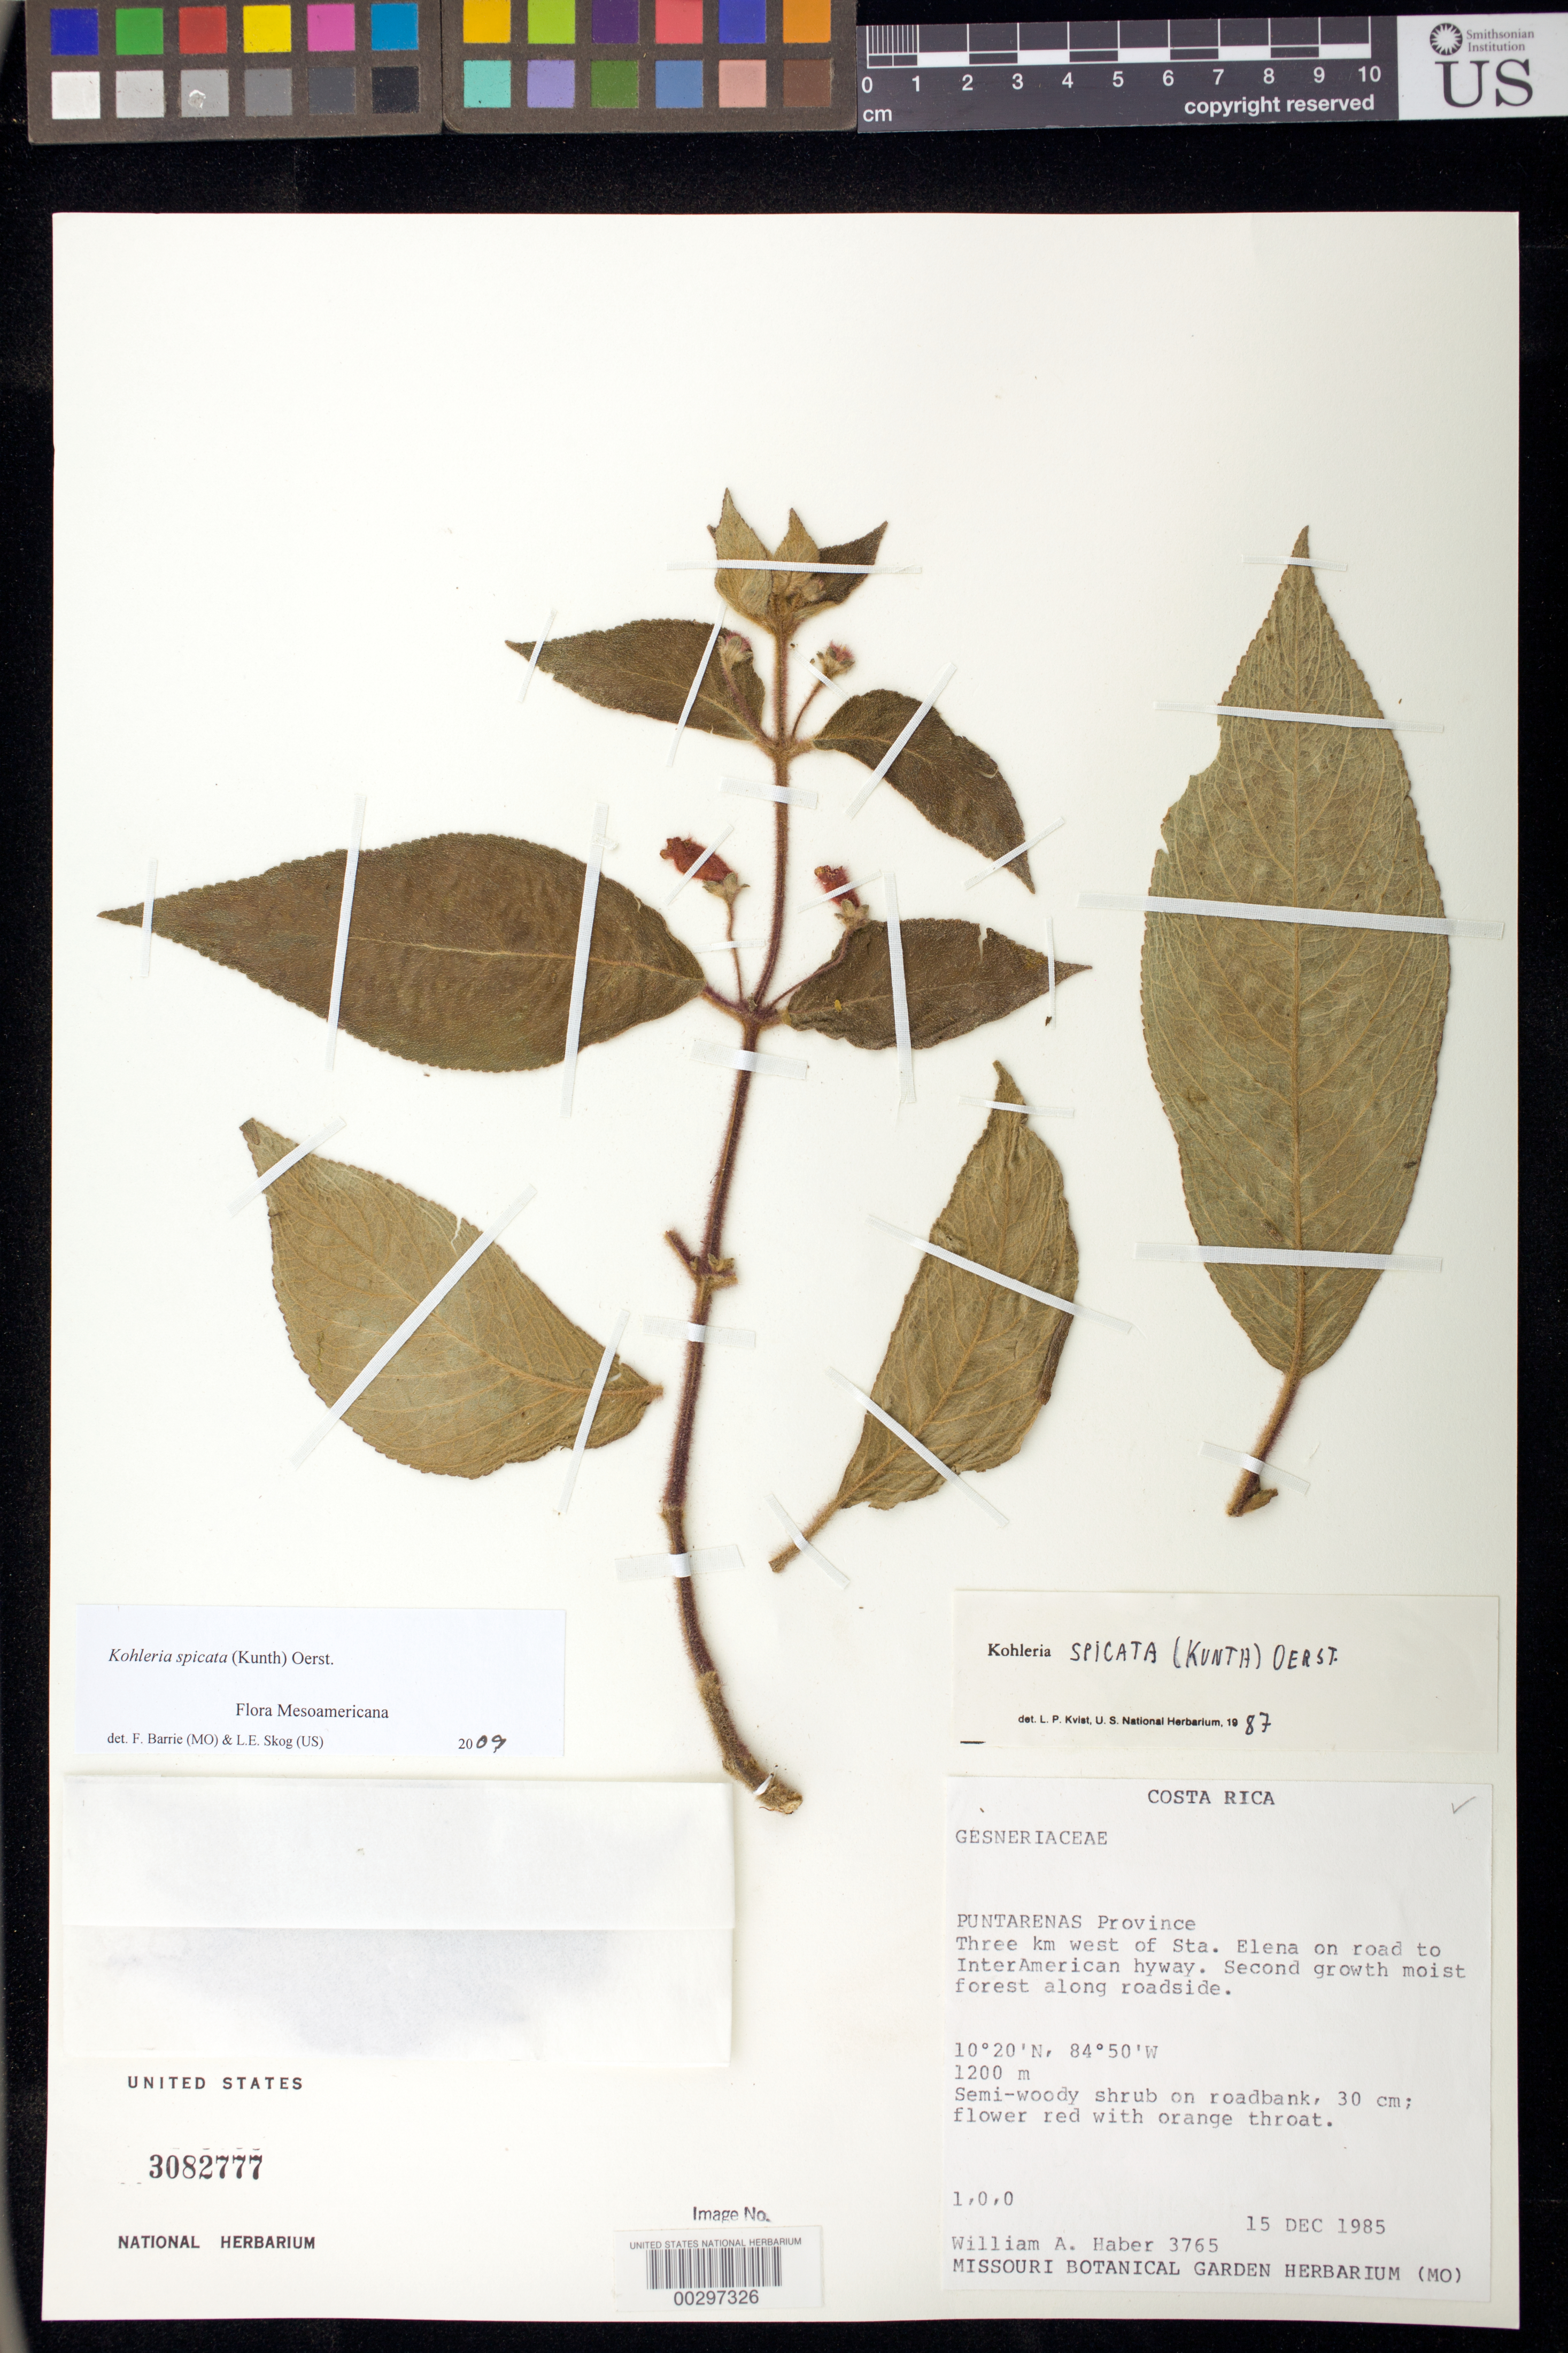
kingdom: Plantae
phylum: Tracheophyta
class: Magnoliopsida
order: Lamiales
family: Gesneriaceae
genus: Kohleria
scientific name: Kohleria spicata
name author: (Kunth) Oerst.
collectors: W. A. Haber & E. Bello C.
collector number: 3765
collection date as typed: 15 Dec 1985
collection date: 1985-12-15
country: Costa Rica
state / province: Puntarenas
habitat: Second growth moist forest along roadside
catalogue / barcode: US 3082777